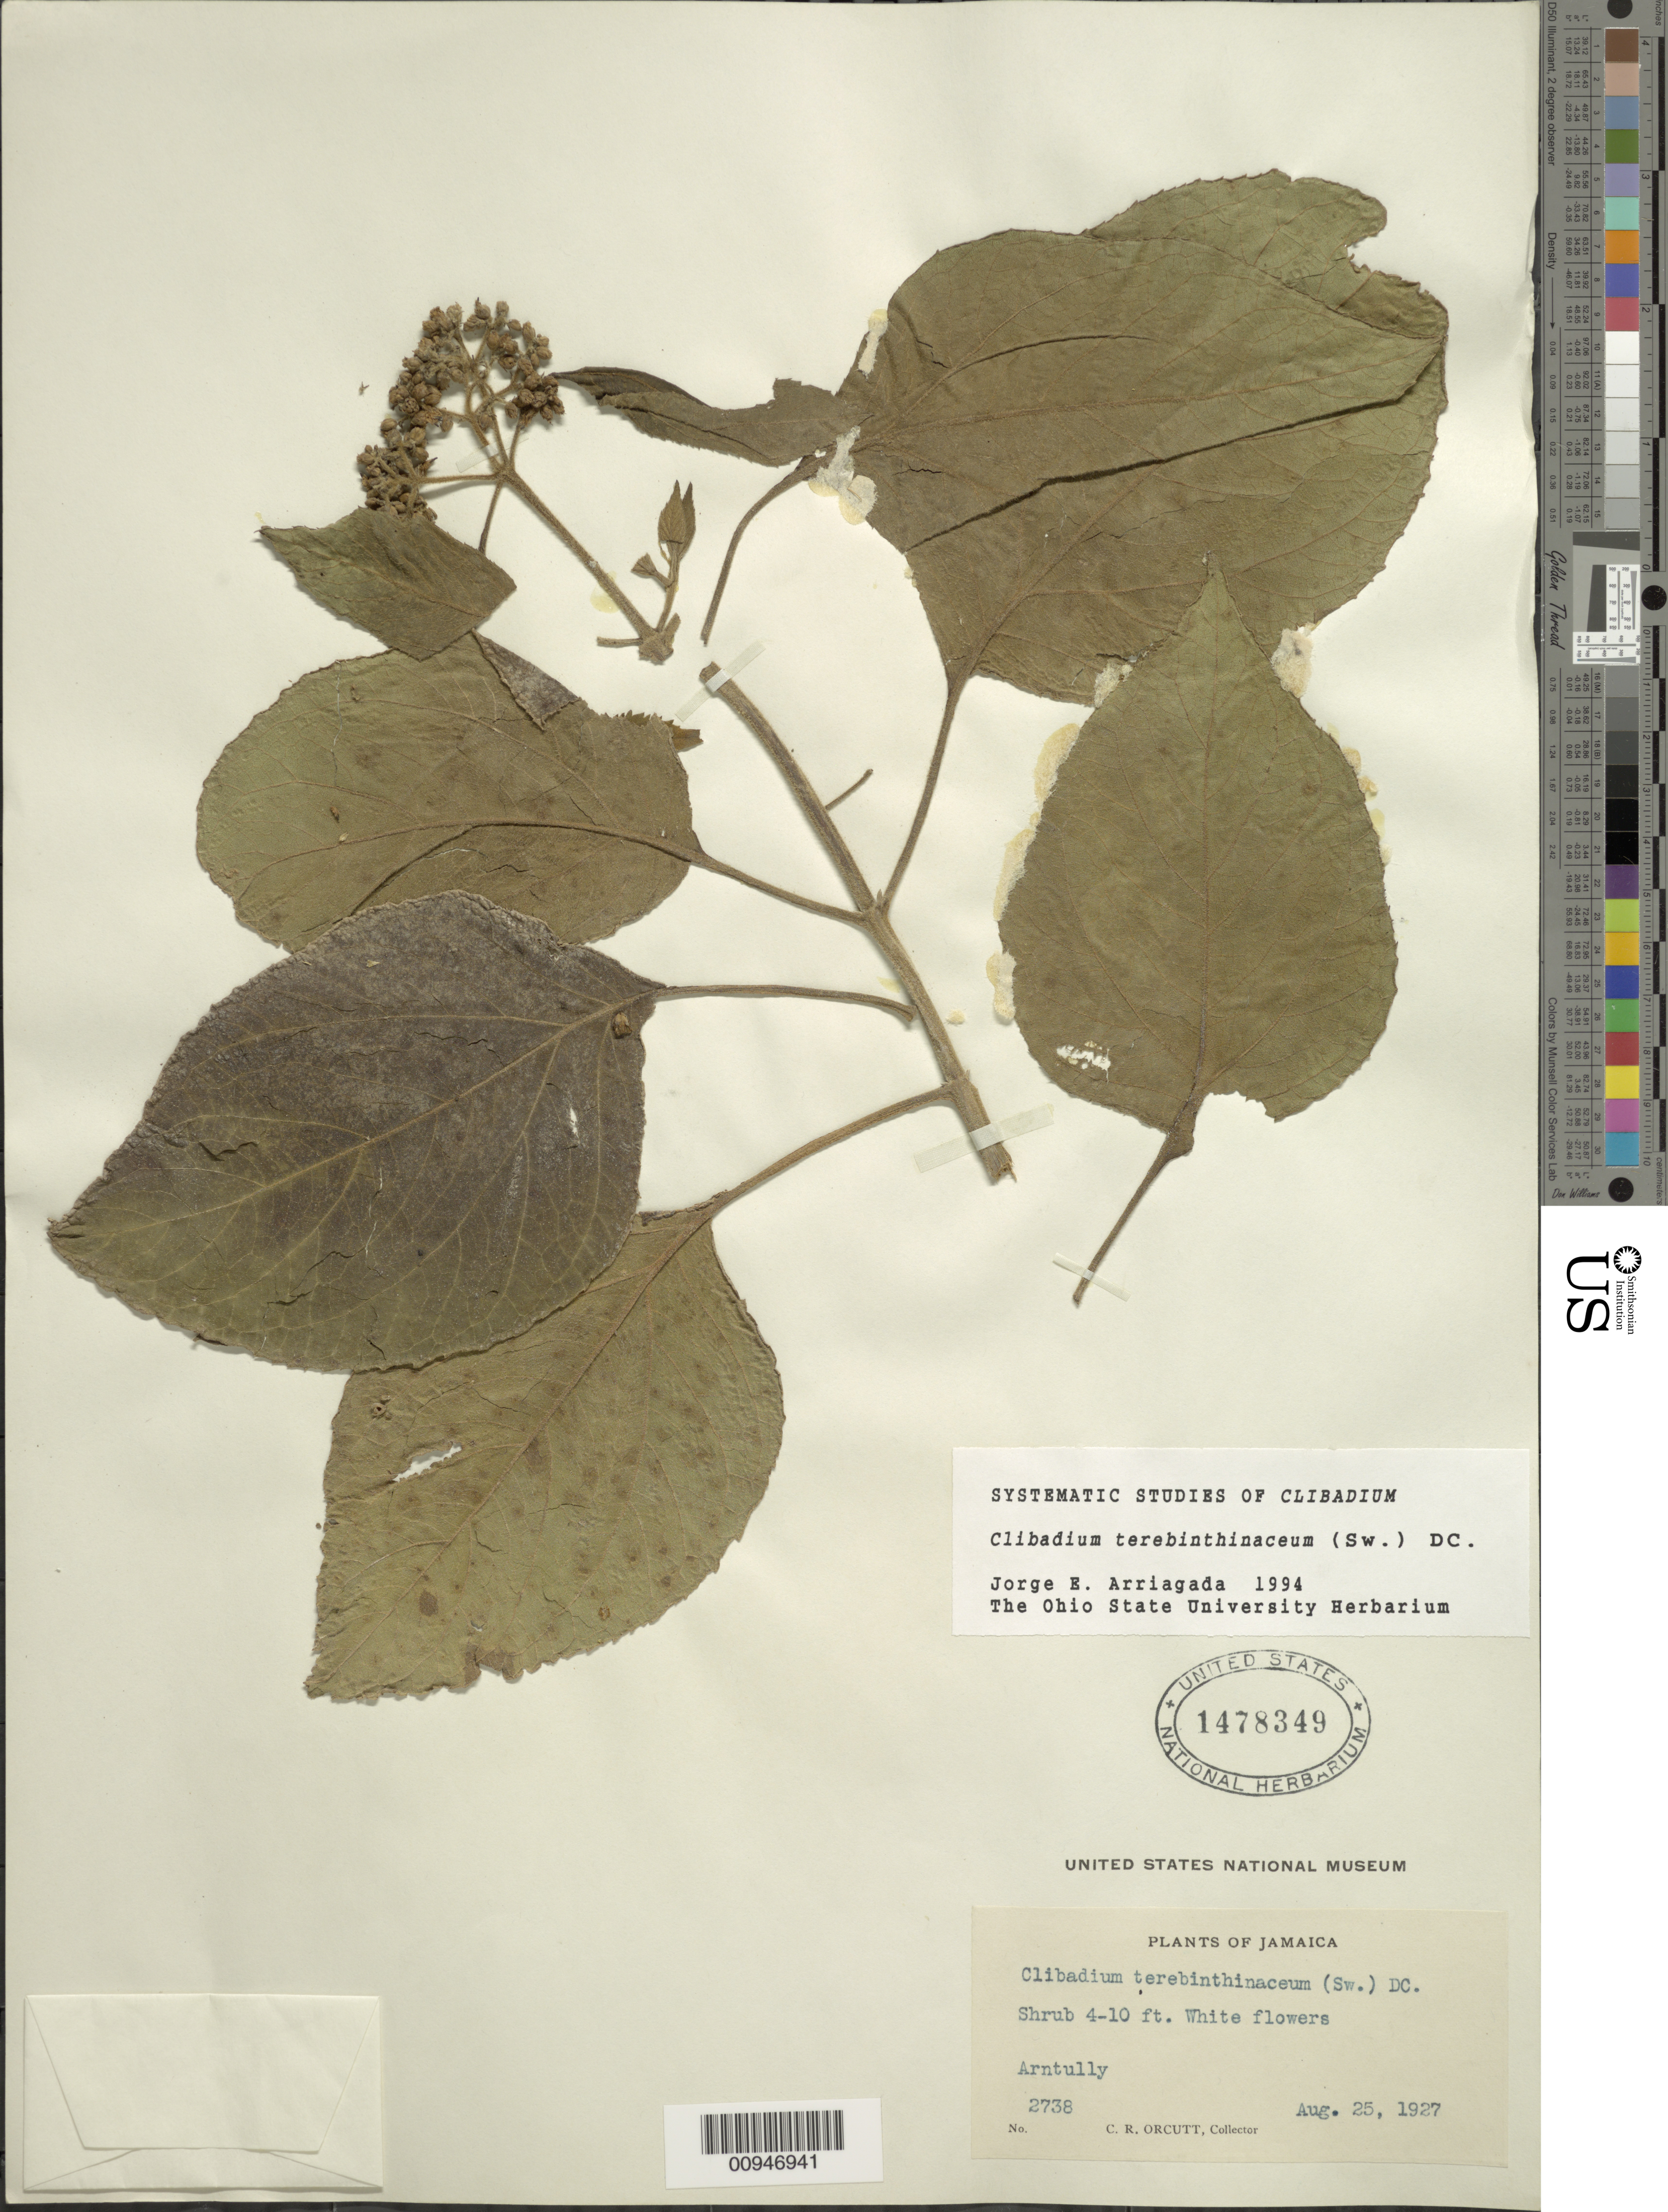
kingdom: Plantae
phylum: Tracheophyta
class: Magnoliopsida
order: Asterales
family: Asteraceae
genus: Clibadium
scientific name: Clibadium terebinthinaceum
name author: (Sw.) DC.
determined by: Arriagada, J. E.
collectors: C. R. Orcutt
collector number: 2738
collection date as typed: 25 Aug 1927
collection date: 1927-08-25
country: Jamaica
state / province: Saint Thomas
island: Jamaica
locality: Arntully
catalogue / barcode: US 1478349